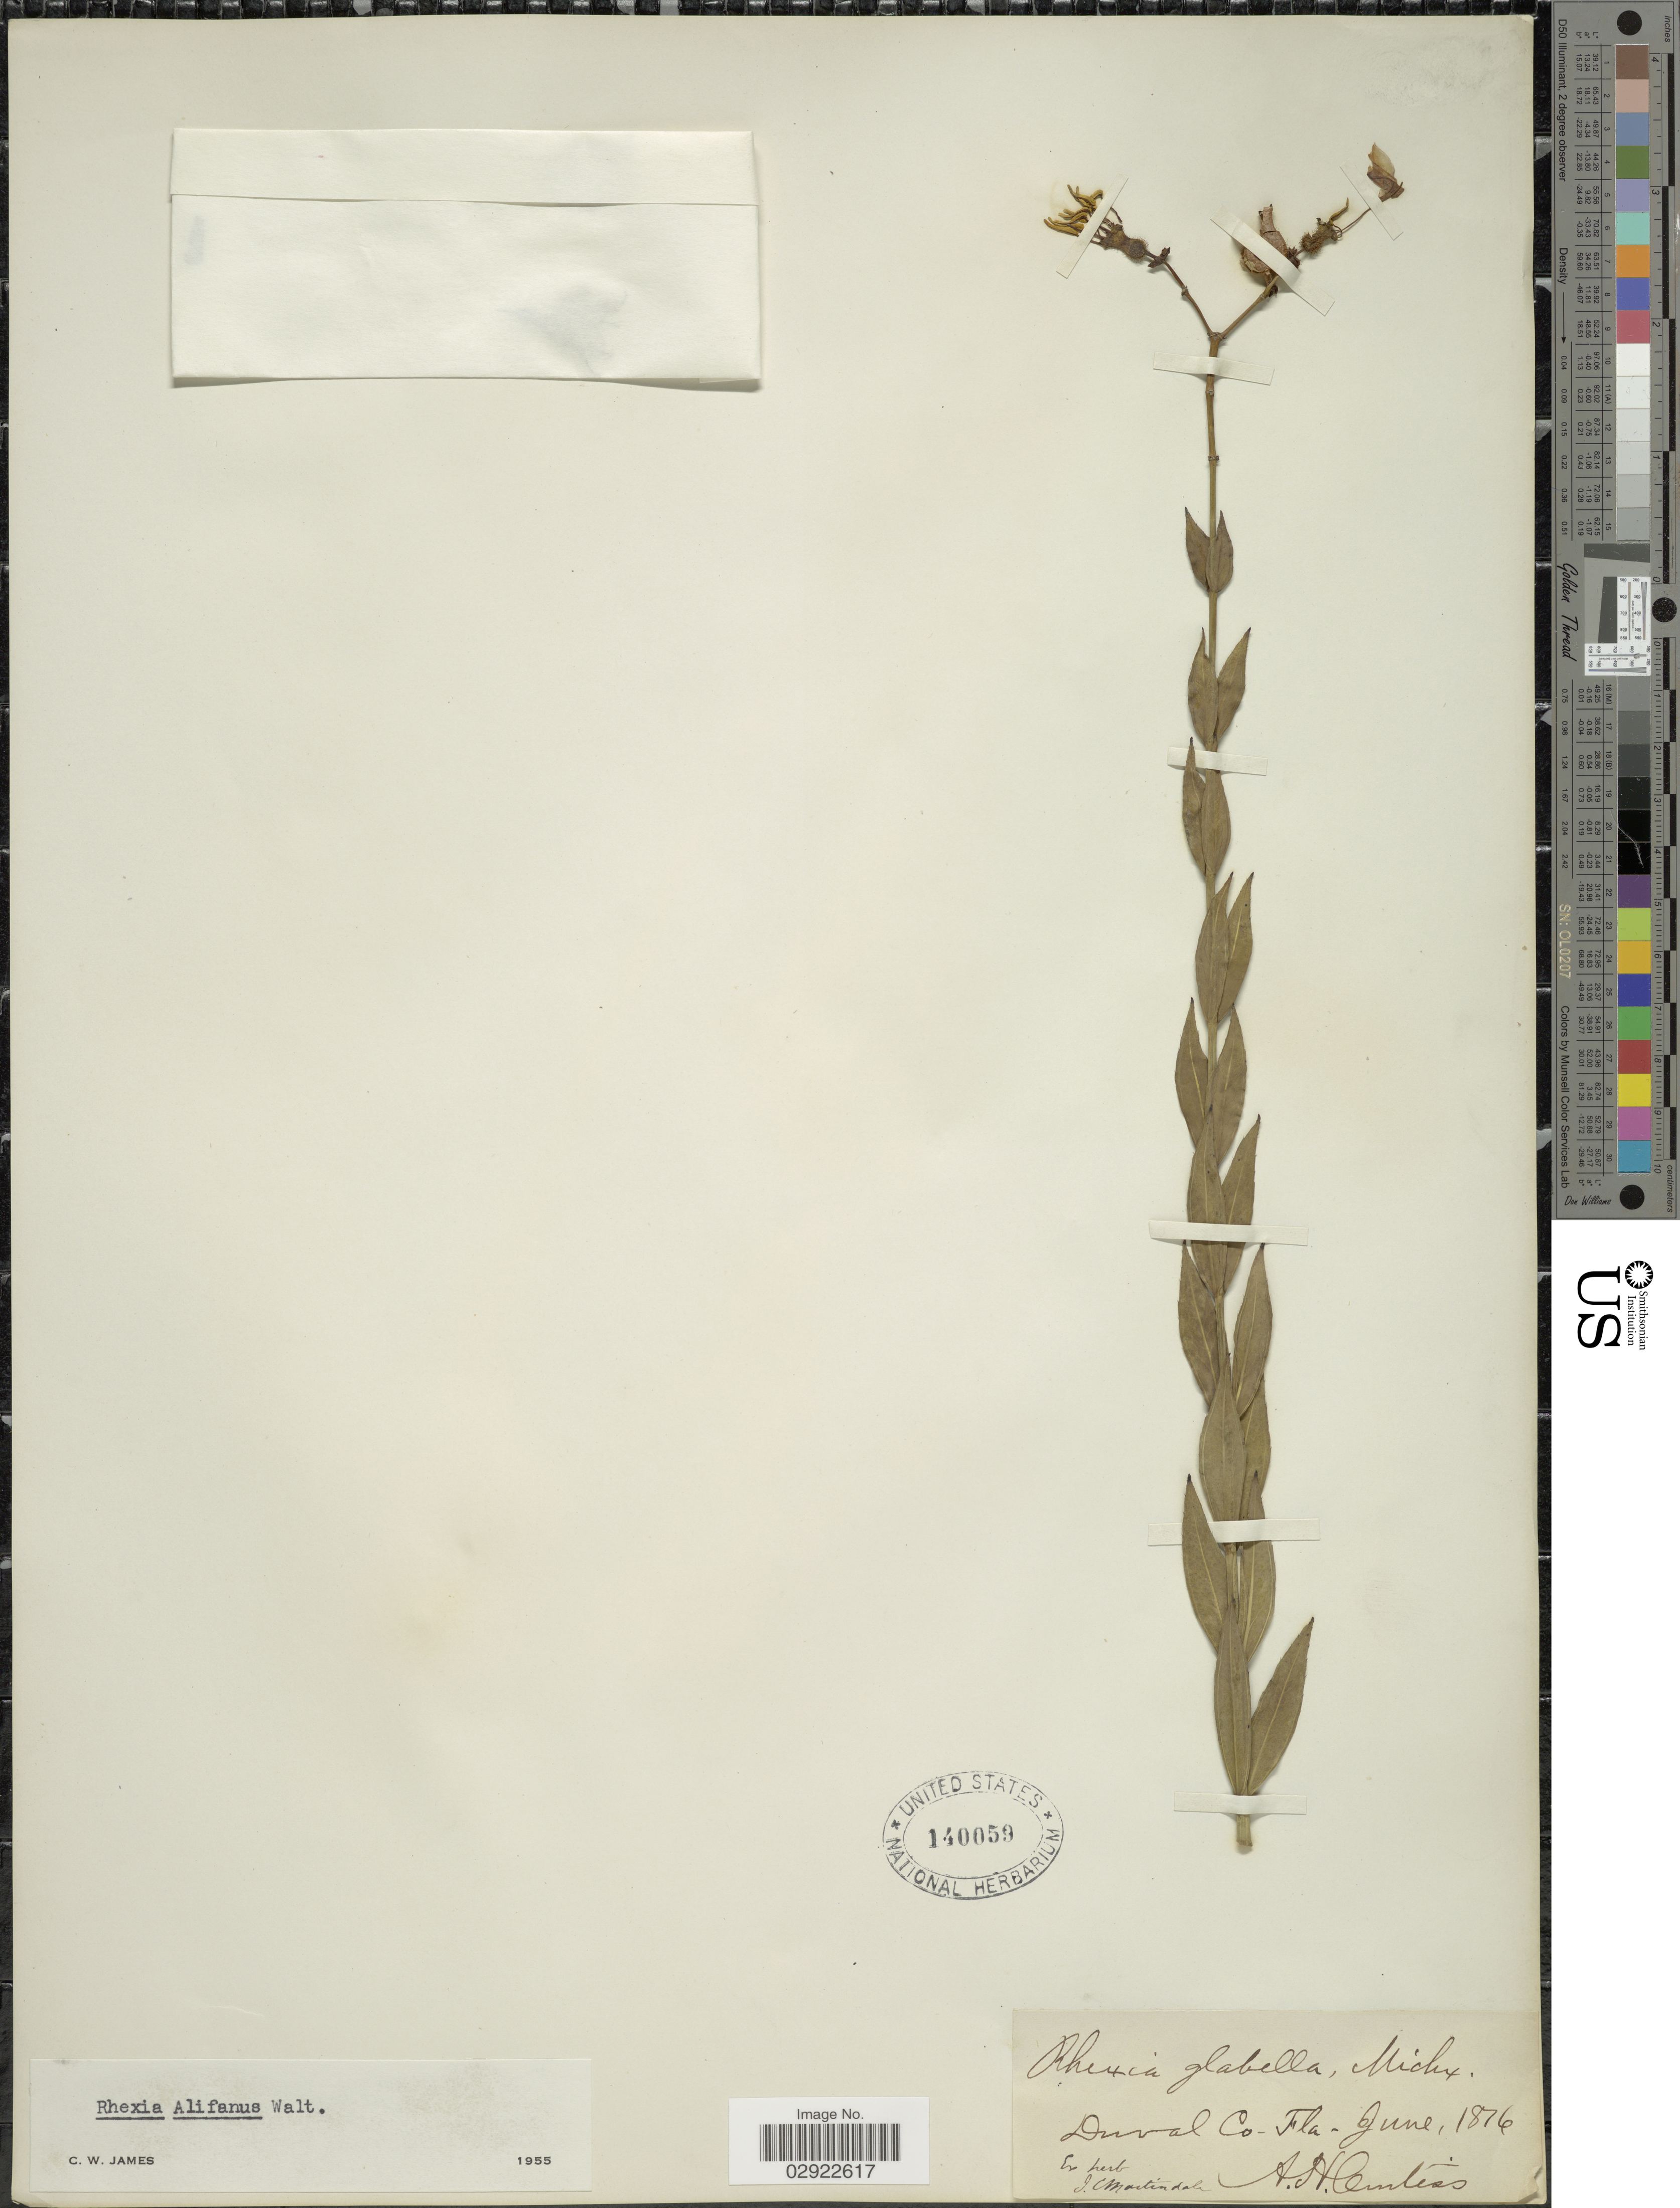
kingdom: Plantae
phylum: Tracheophyta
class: Magnoliopsida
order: Myrtales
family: Melastomataceae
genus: Rhexia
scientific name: Rhexia alifanus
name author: Walter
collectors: A. H. Curtiss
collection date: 1876-06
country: United States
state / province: Florida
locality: Duval Co.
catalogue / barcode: US 140059